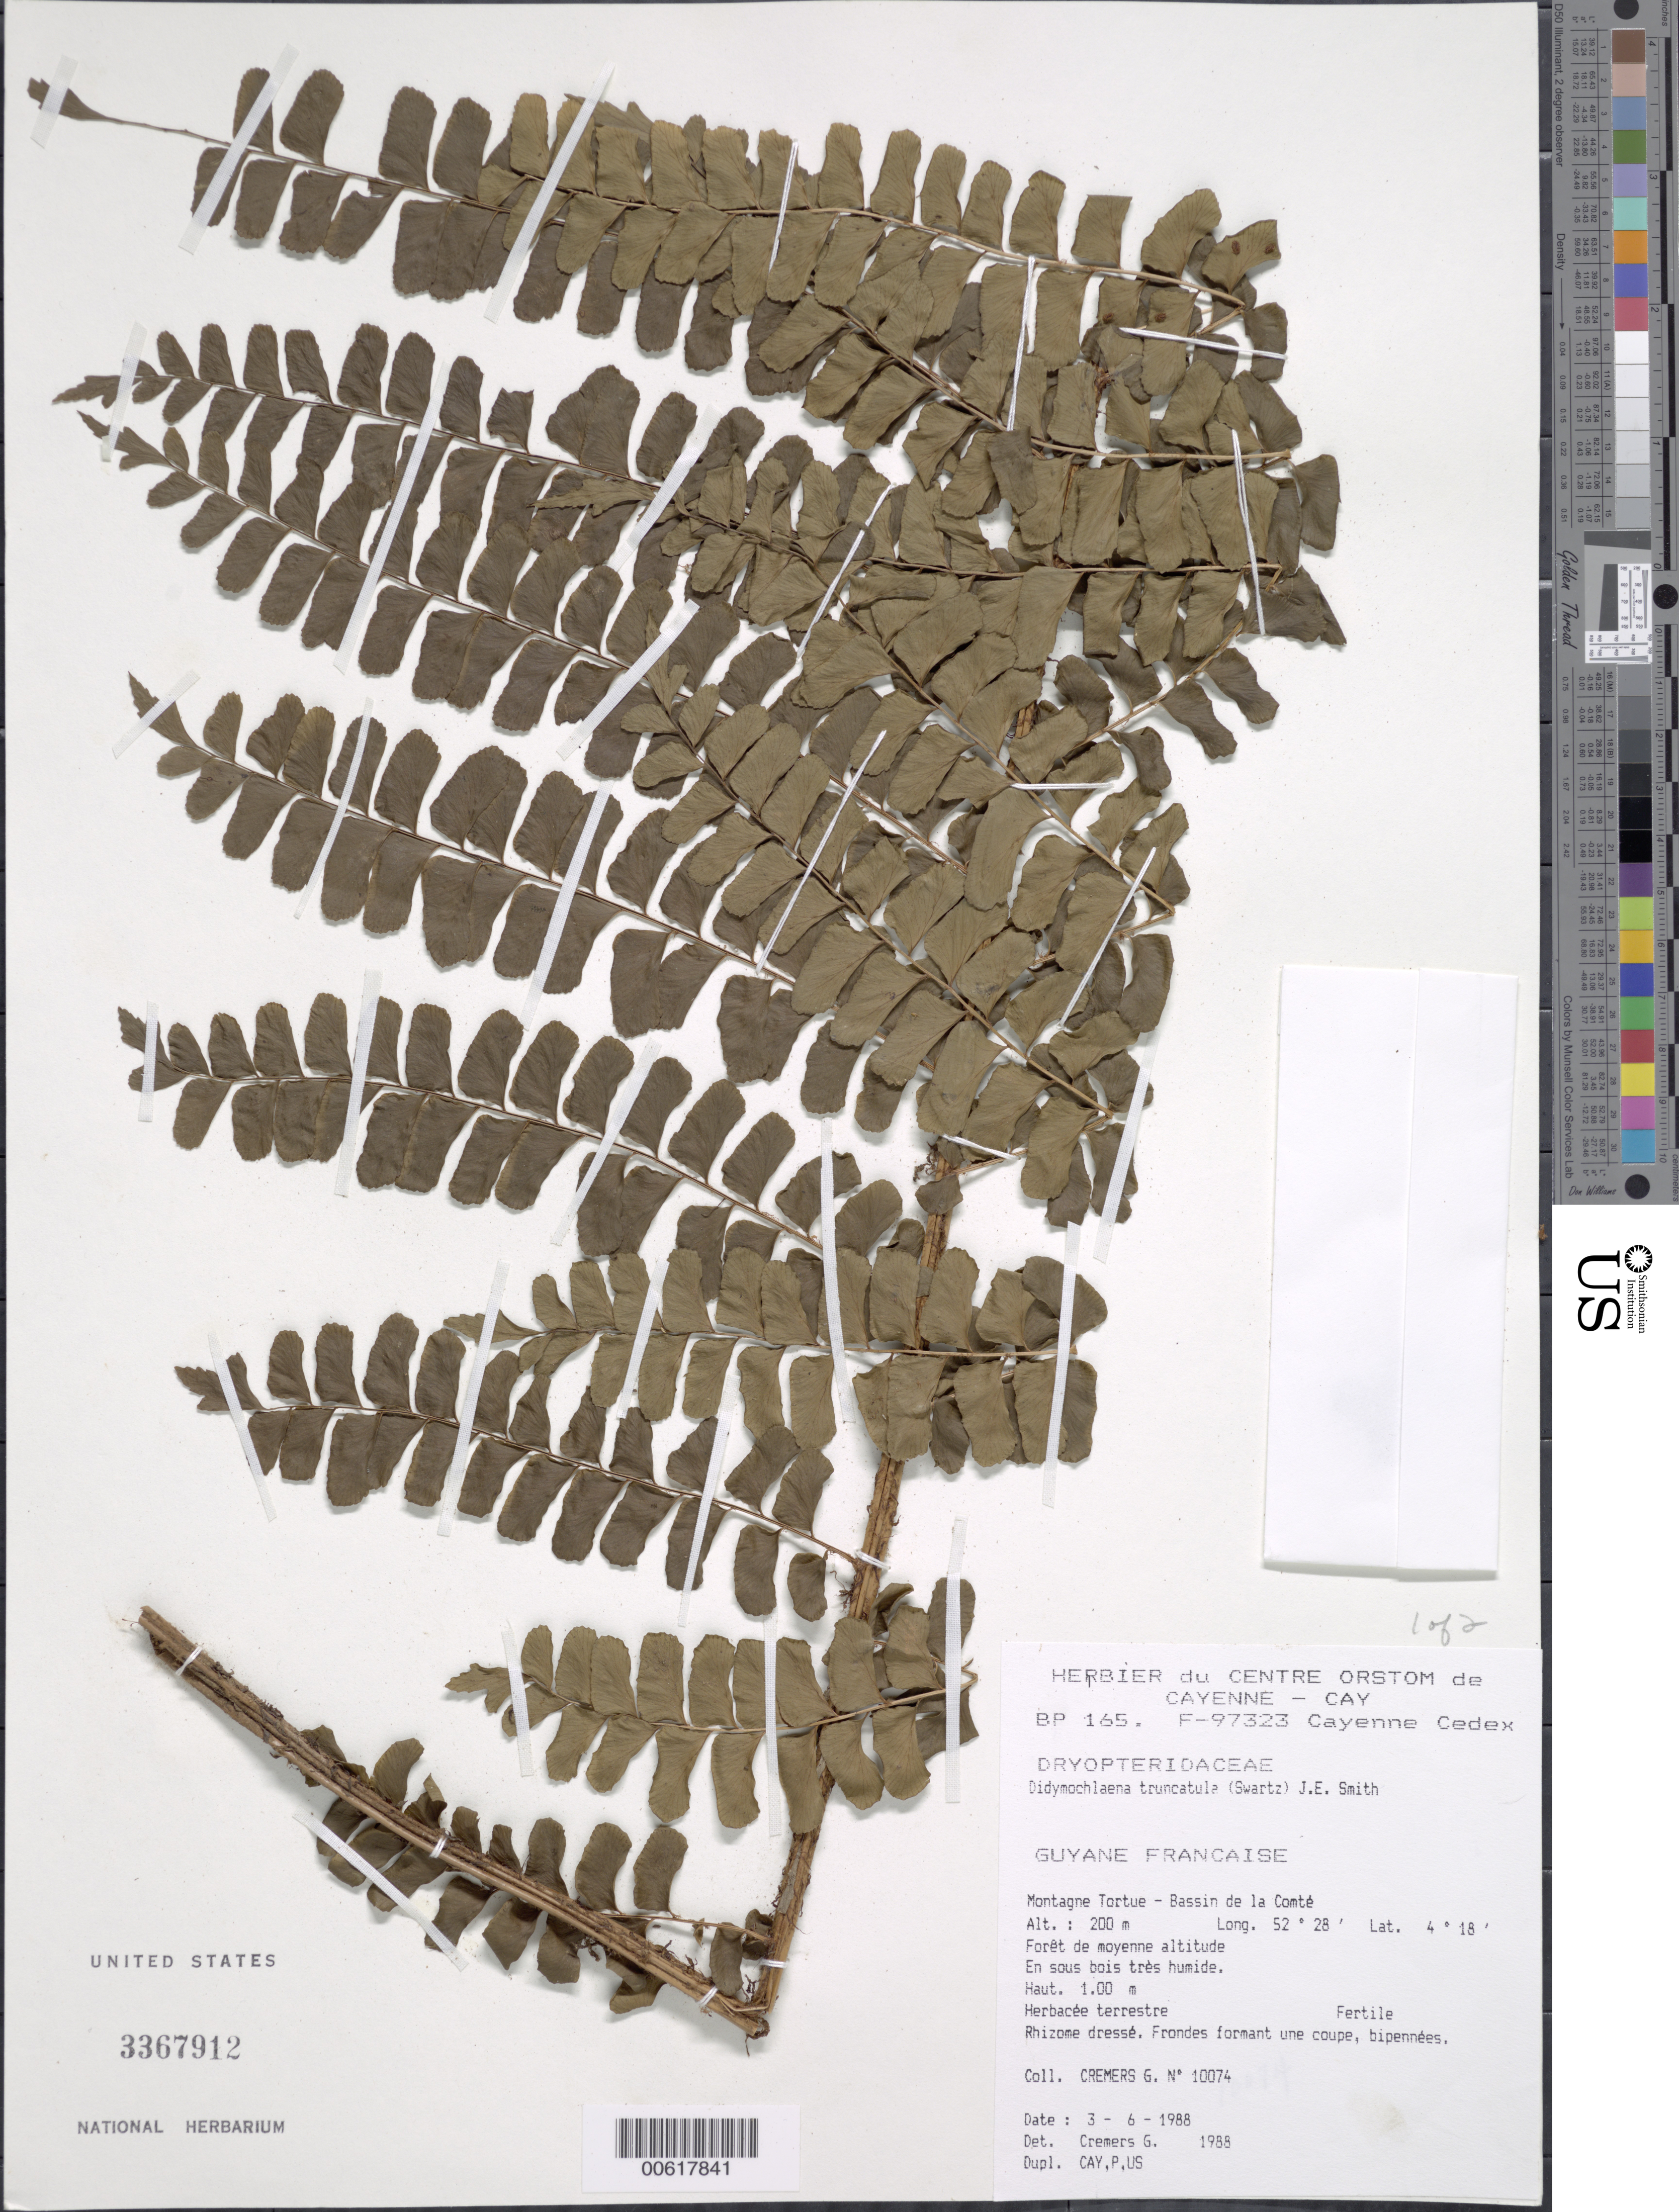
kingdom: Plantae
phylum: Tracheophyta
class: Polypodiopsida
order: Polypodiales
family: Didymochlaenaceae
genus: Didymochlaena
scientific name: Didymochlaena truncatula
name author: (Sw.) J. Sm.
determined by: Cremers, Georges A.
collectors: G. Cremers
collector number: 10074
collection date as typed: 3-Jun-88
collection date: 1988-06-03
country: French Guiana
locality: Montagne Tortue, Bassin de la Comte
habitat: Forest at middle altitude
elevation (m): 200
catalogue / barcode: US 3367912